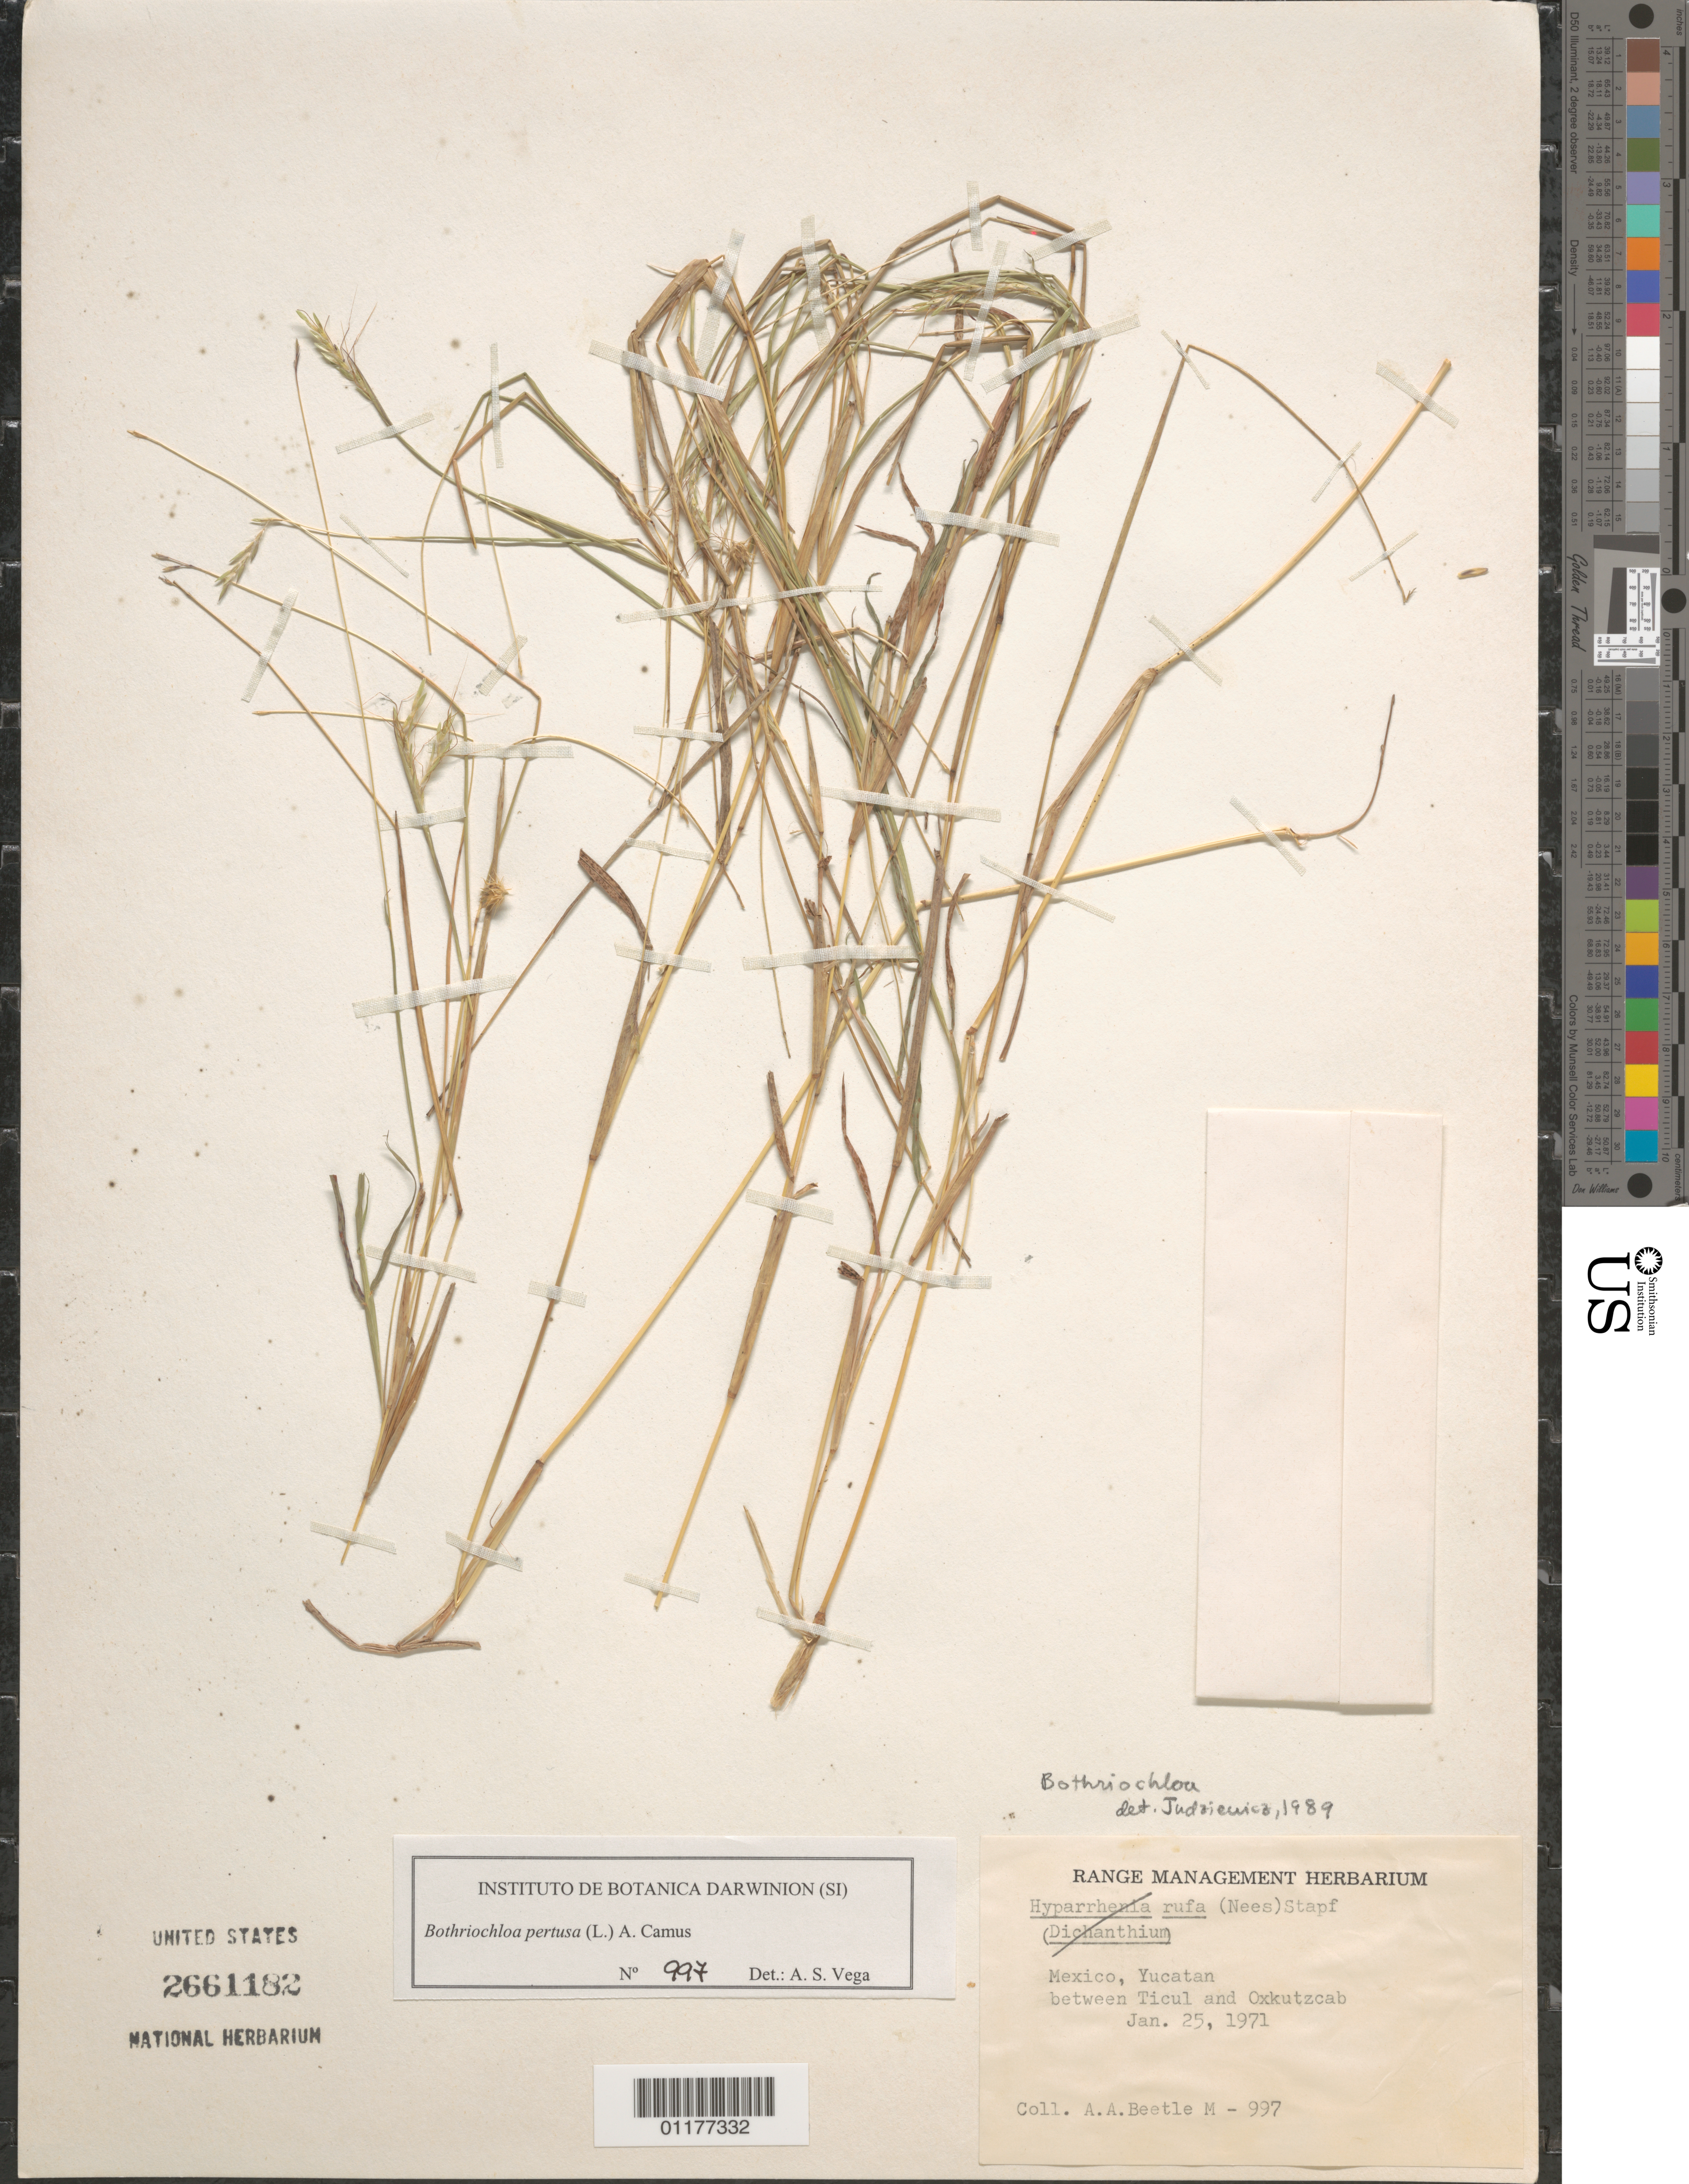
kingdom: Plantae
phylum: Tracheophyta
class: Liliopsida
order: Poales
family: Poaceae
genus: Bothriochloa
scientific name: Bothriochloa pertusa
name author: (L.) A. Camus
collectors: A. A. Beetle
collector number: M-997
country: Mexico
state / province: Yucatán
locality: Between Ticul and Oxkutzcab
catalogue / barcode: US 2661182